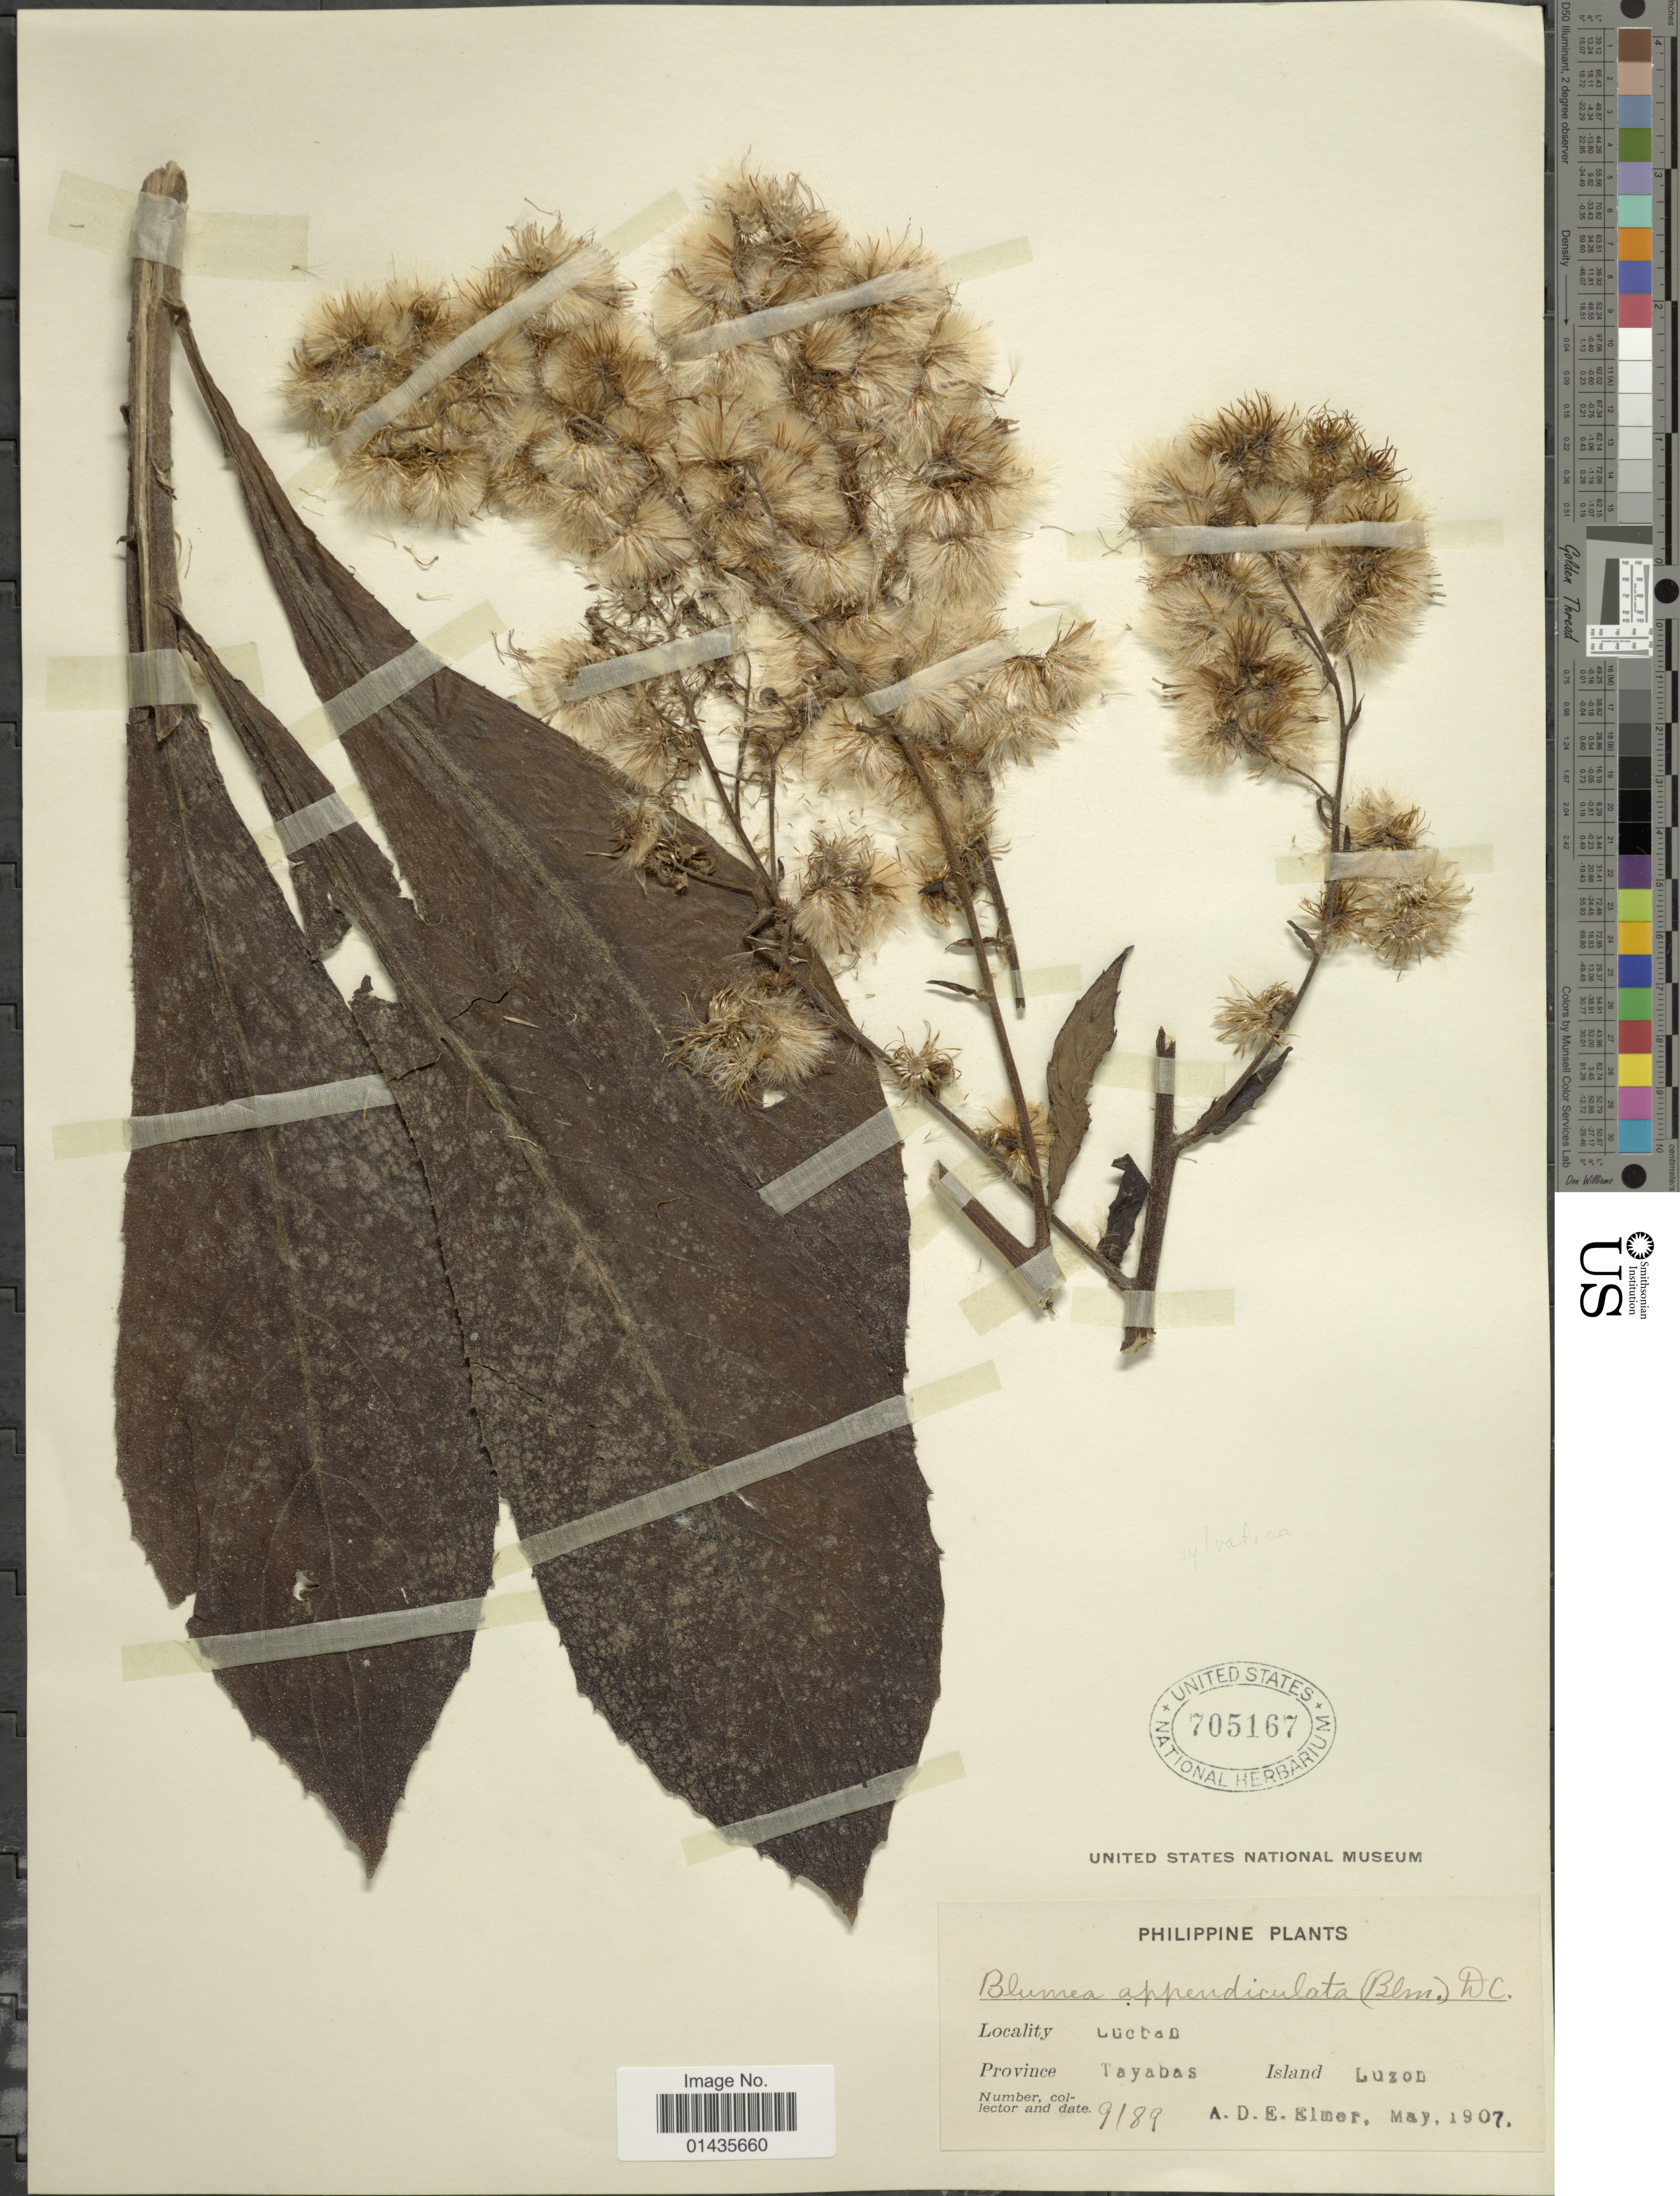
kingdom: Plantae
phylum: Tracheophyta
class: Magnoliopsida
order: Asterales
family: Asteraceae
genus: Blumea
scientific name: Blumea appendiculata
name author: DC.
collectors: A. D. E. Elmer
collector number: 9189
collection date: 1907-05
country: Philippines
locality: Lucban, Province Tayabas, Island Luzon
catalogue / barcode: US 705167